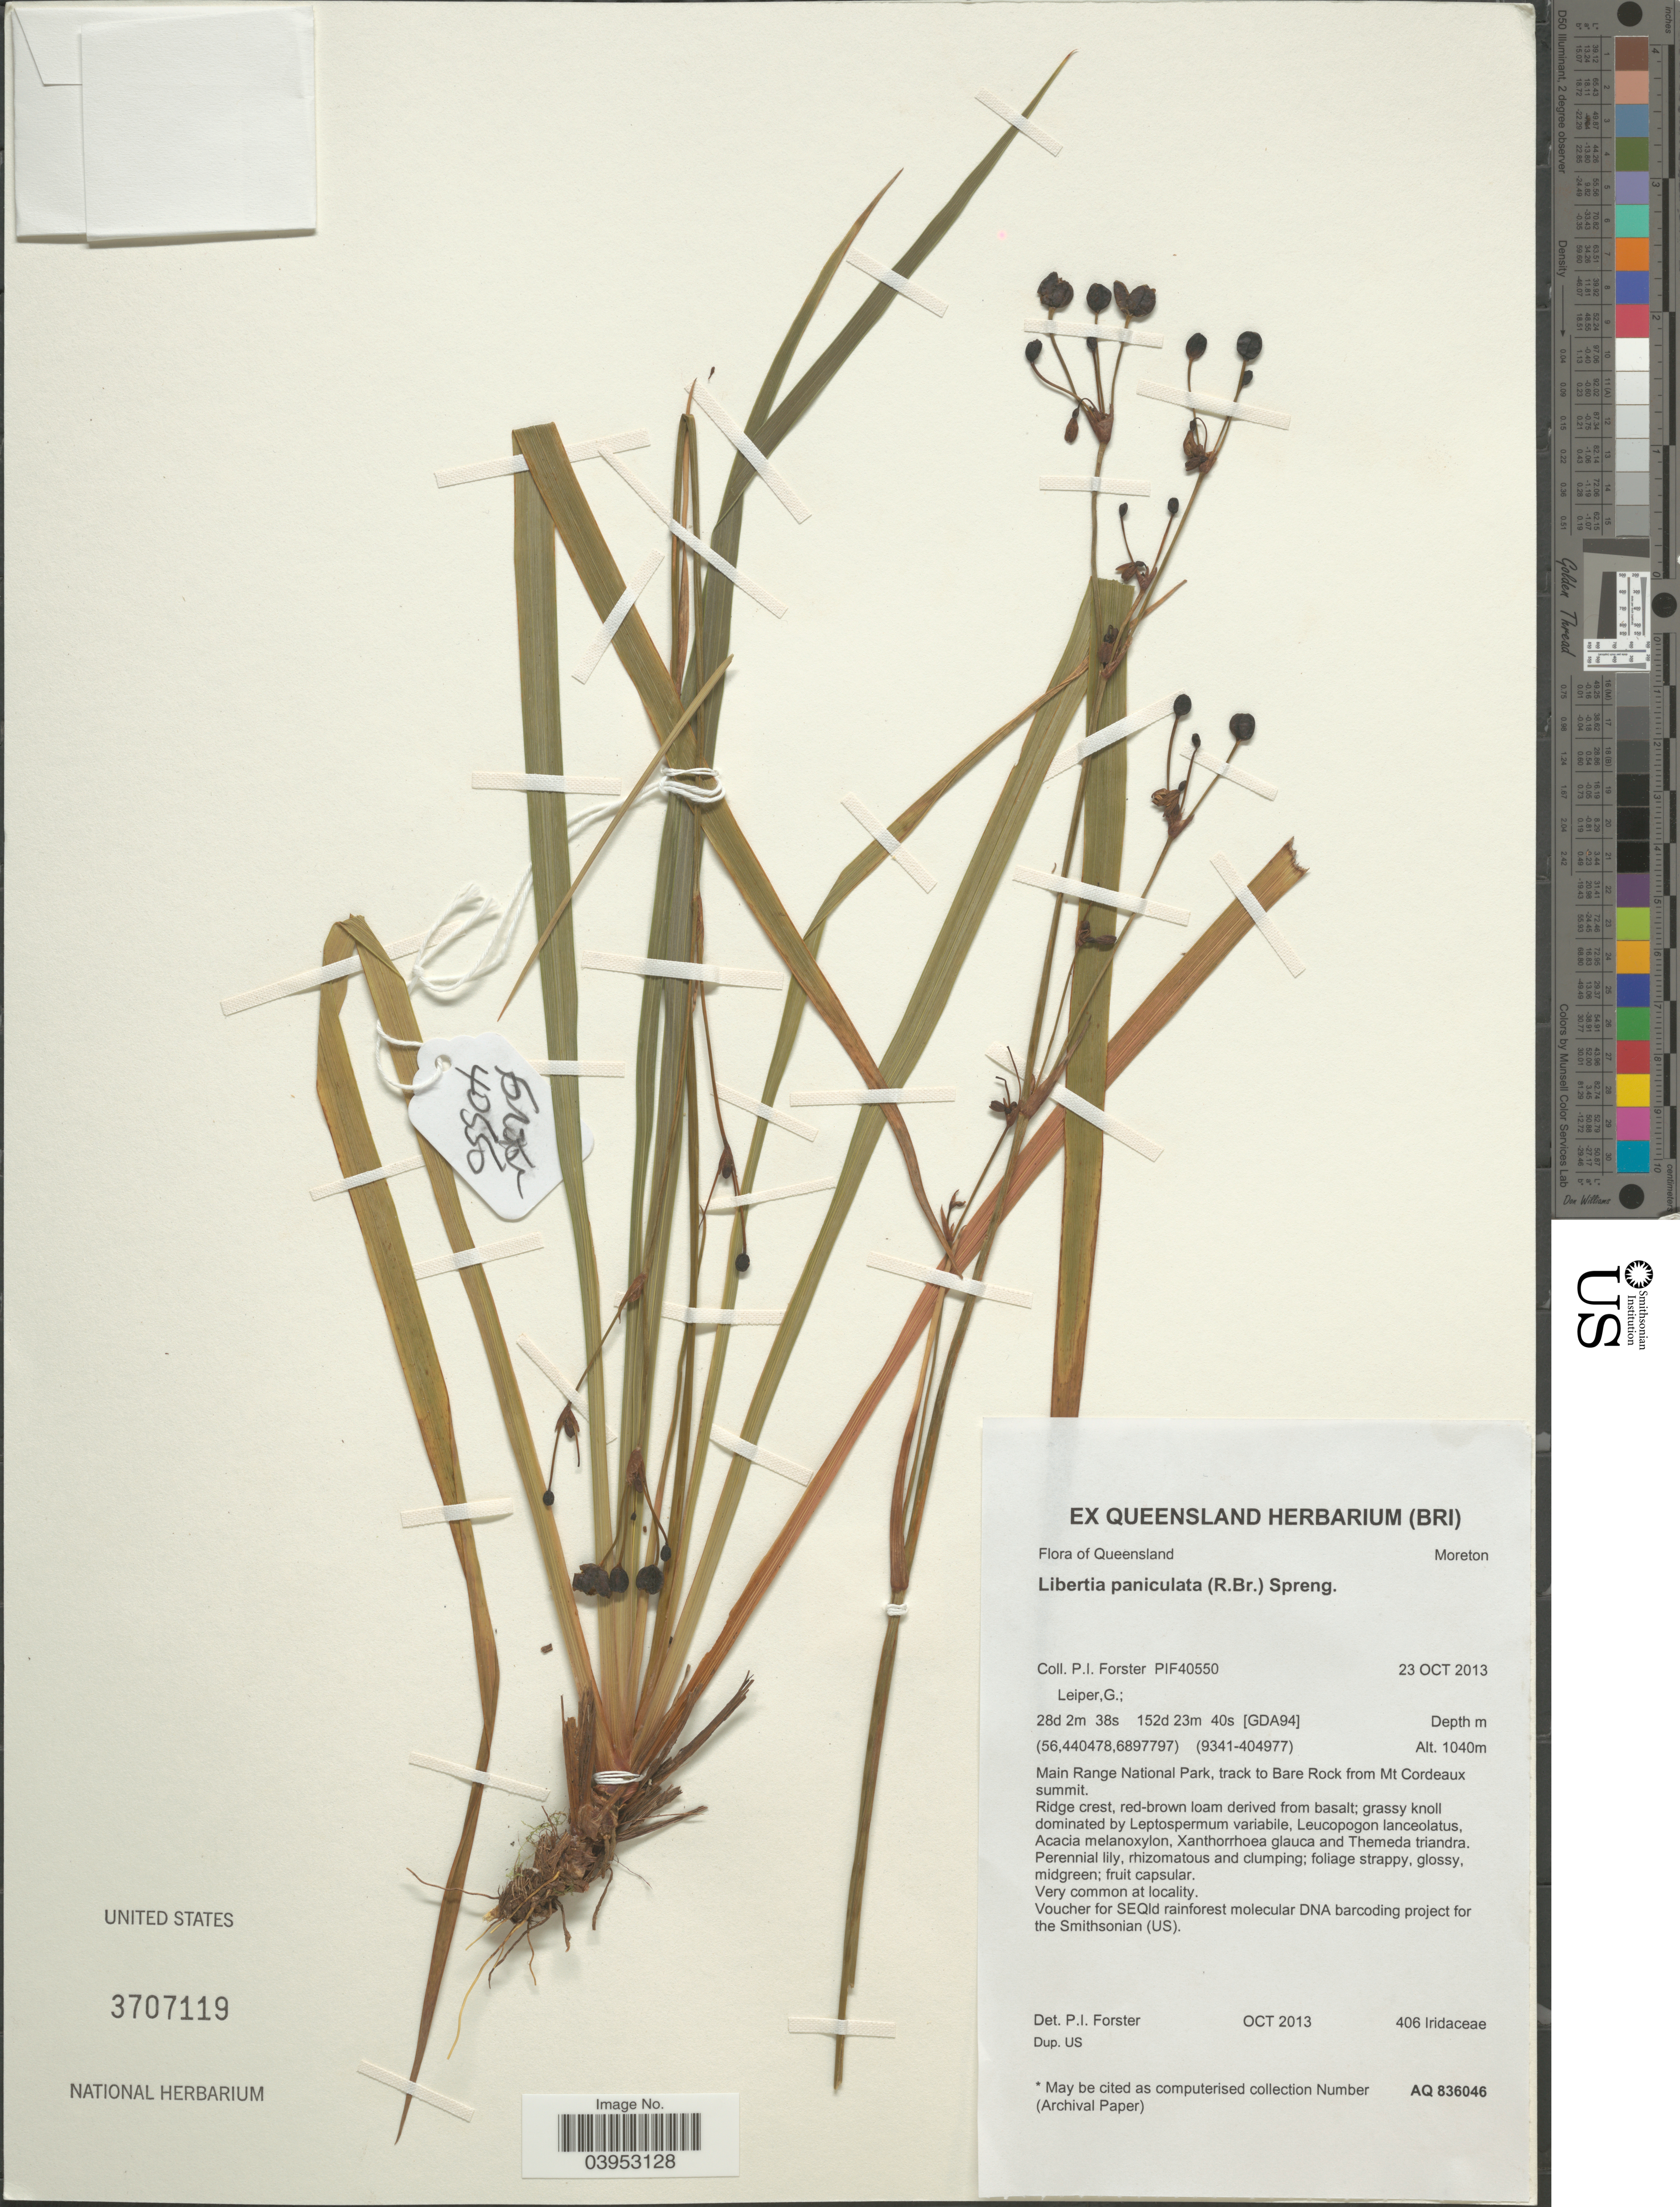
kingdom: Plantae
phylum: Tracheophyta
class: Liliopsida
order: Asparagales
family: Iridaceae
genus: Libertia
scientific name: Libertia paniculata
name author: Spreng.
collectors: P. Forster & G. Leiper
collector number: PIF40550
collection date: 2013-10-23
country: Australia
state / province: Queensland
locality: Main Range National Park, track to Bare Rock from Mt Cordeaux summit.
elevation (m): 1040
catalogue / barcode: US 3707119